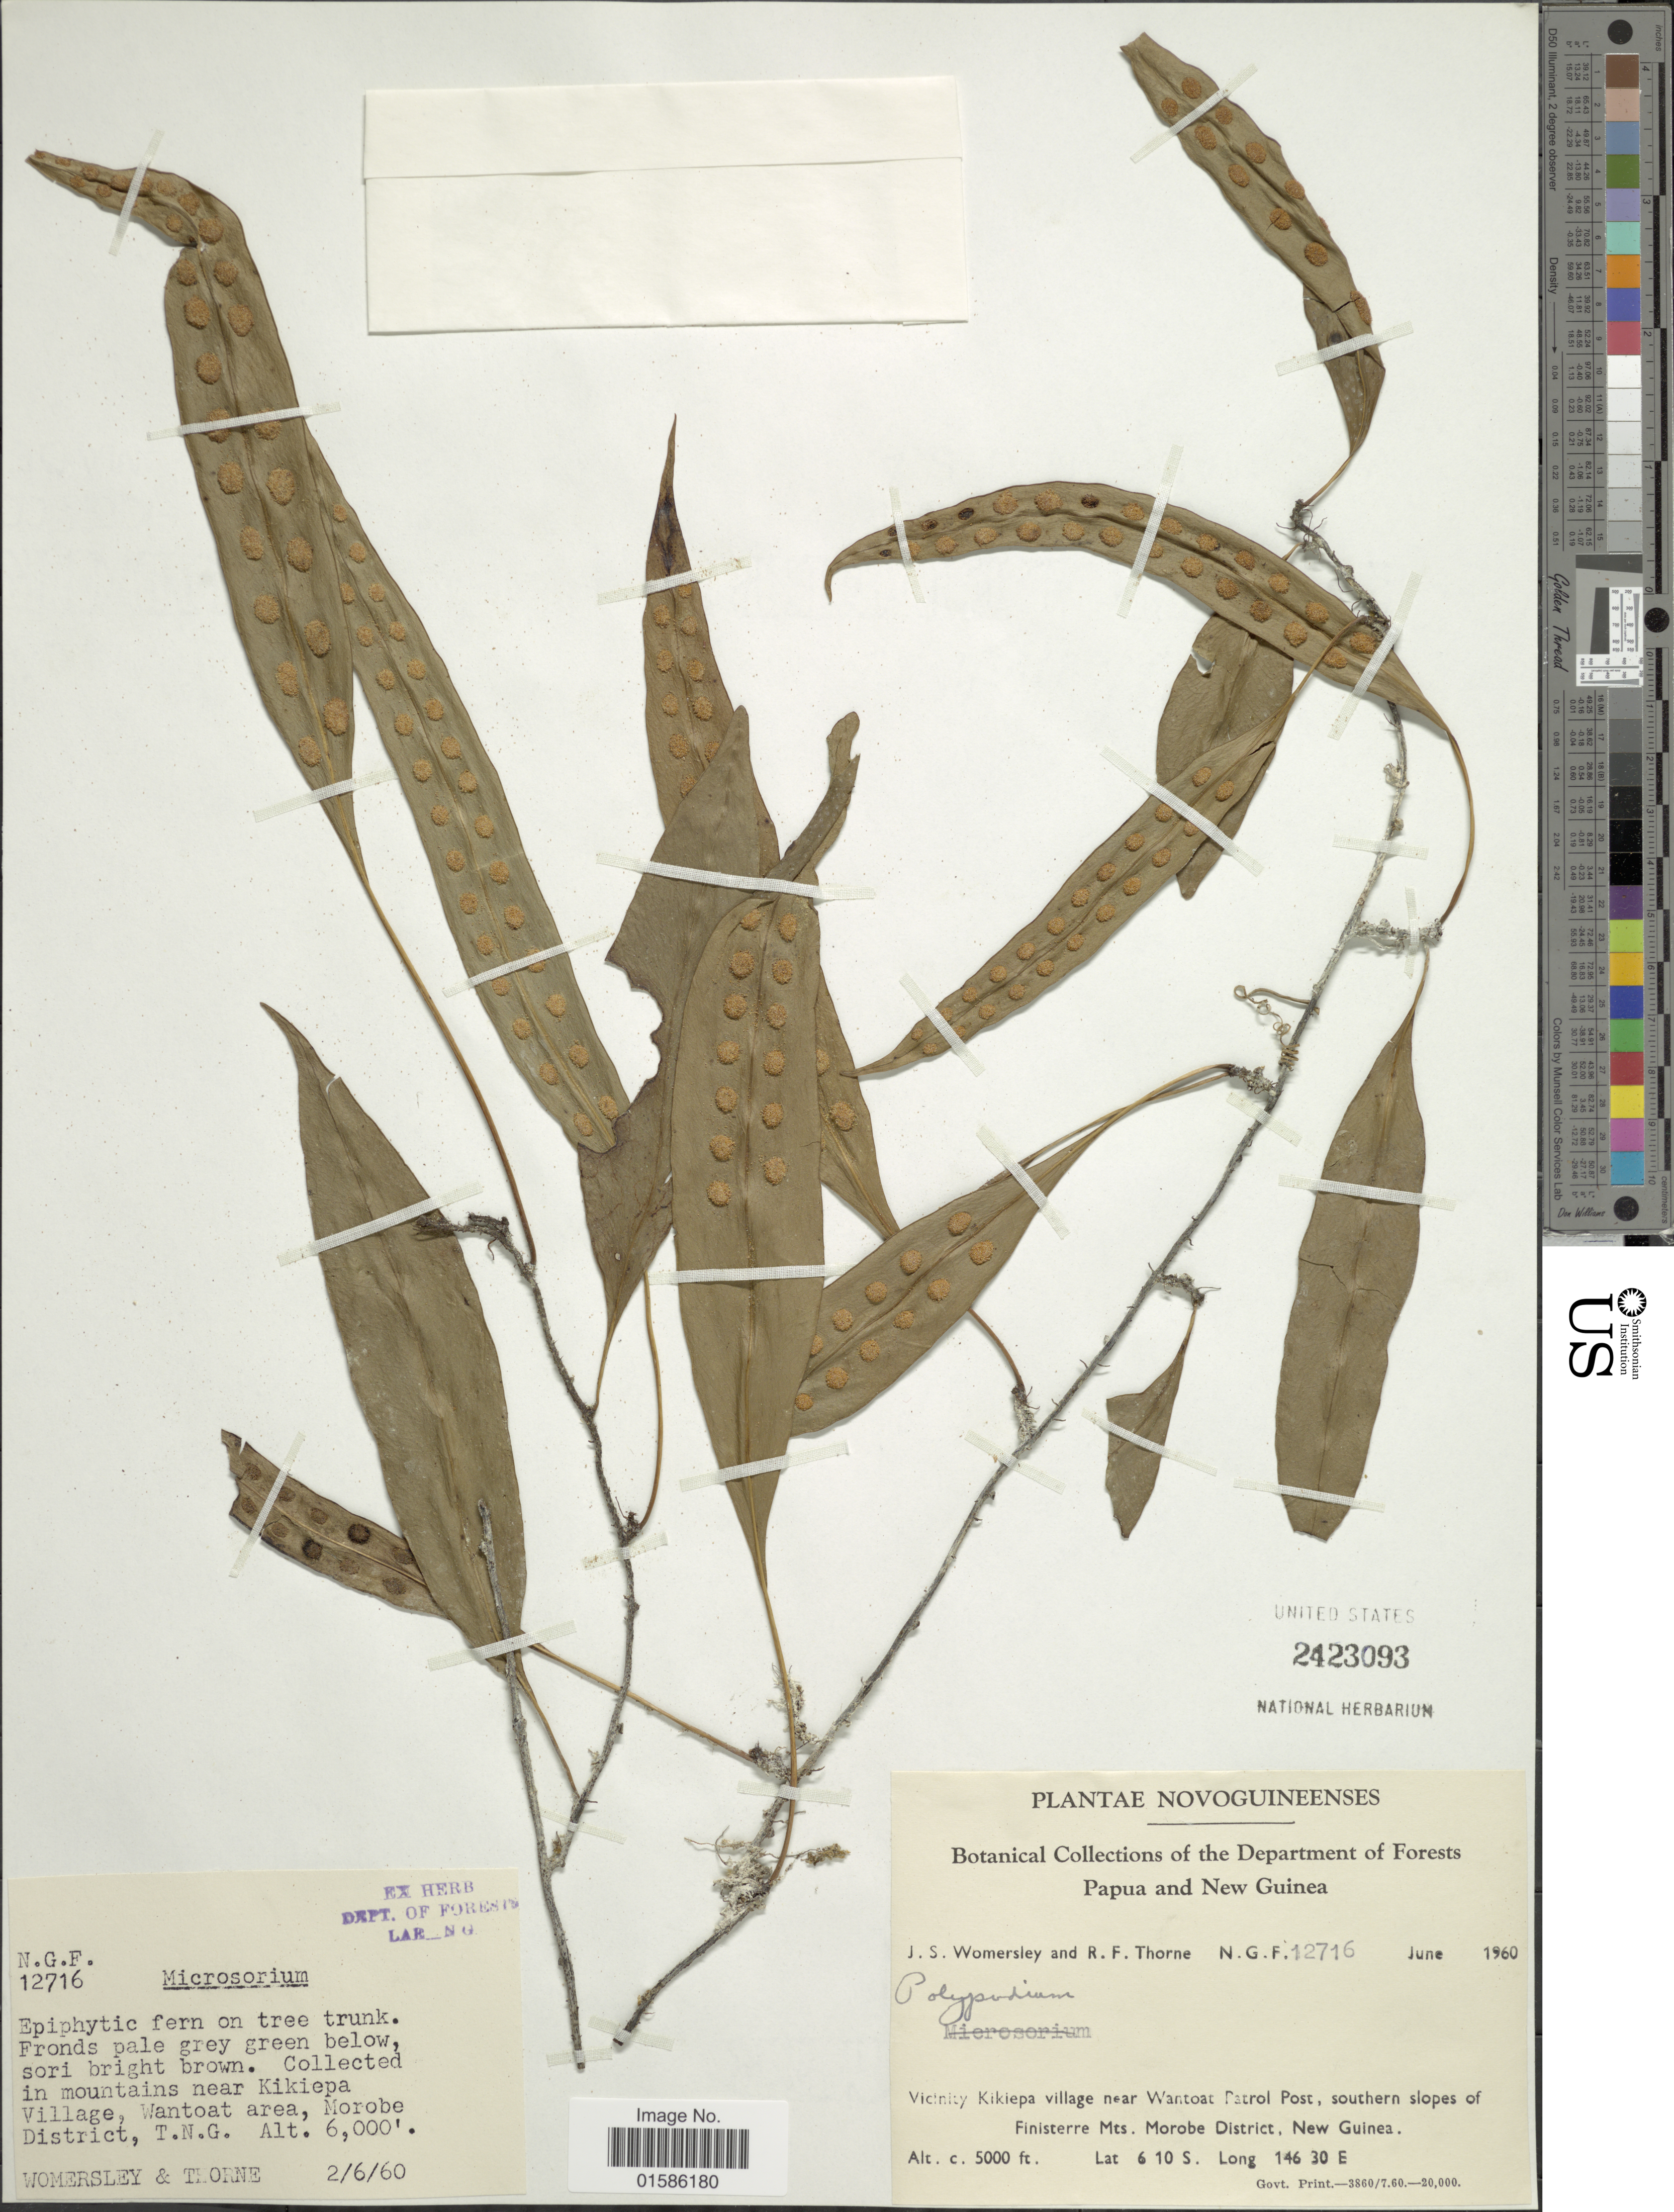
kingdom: Plantae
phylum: Tracheophyta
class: Polypodiopsida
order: Polypodiales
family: Polypodiaceae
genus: Microsorum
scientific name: Microsorum cromwellii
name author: (Rosenst.) Copel.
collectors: J. S. Womersley & R. F. Thorne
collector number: N.G.F.12716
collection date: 1960-06-02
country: Papua New Guinea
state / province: Morobe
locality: In mountains near Kikiepa Village, Wantoat area, Morobe District, T.N..G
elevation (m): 1524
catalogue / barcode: US 2423093